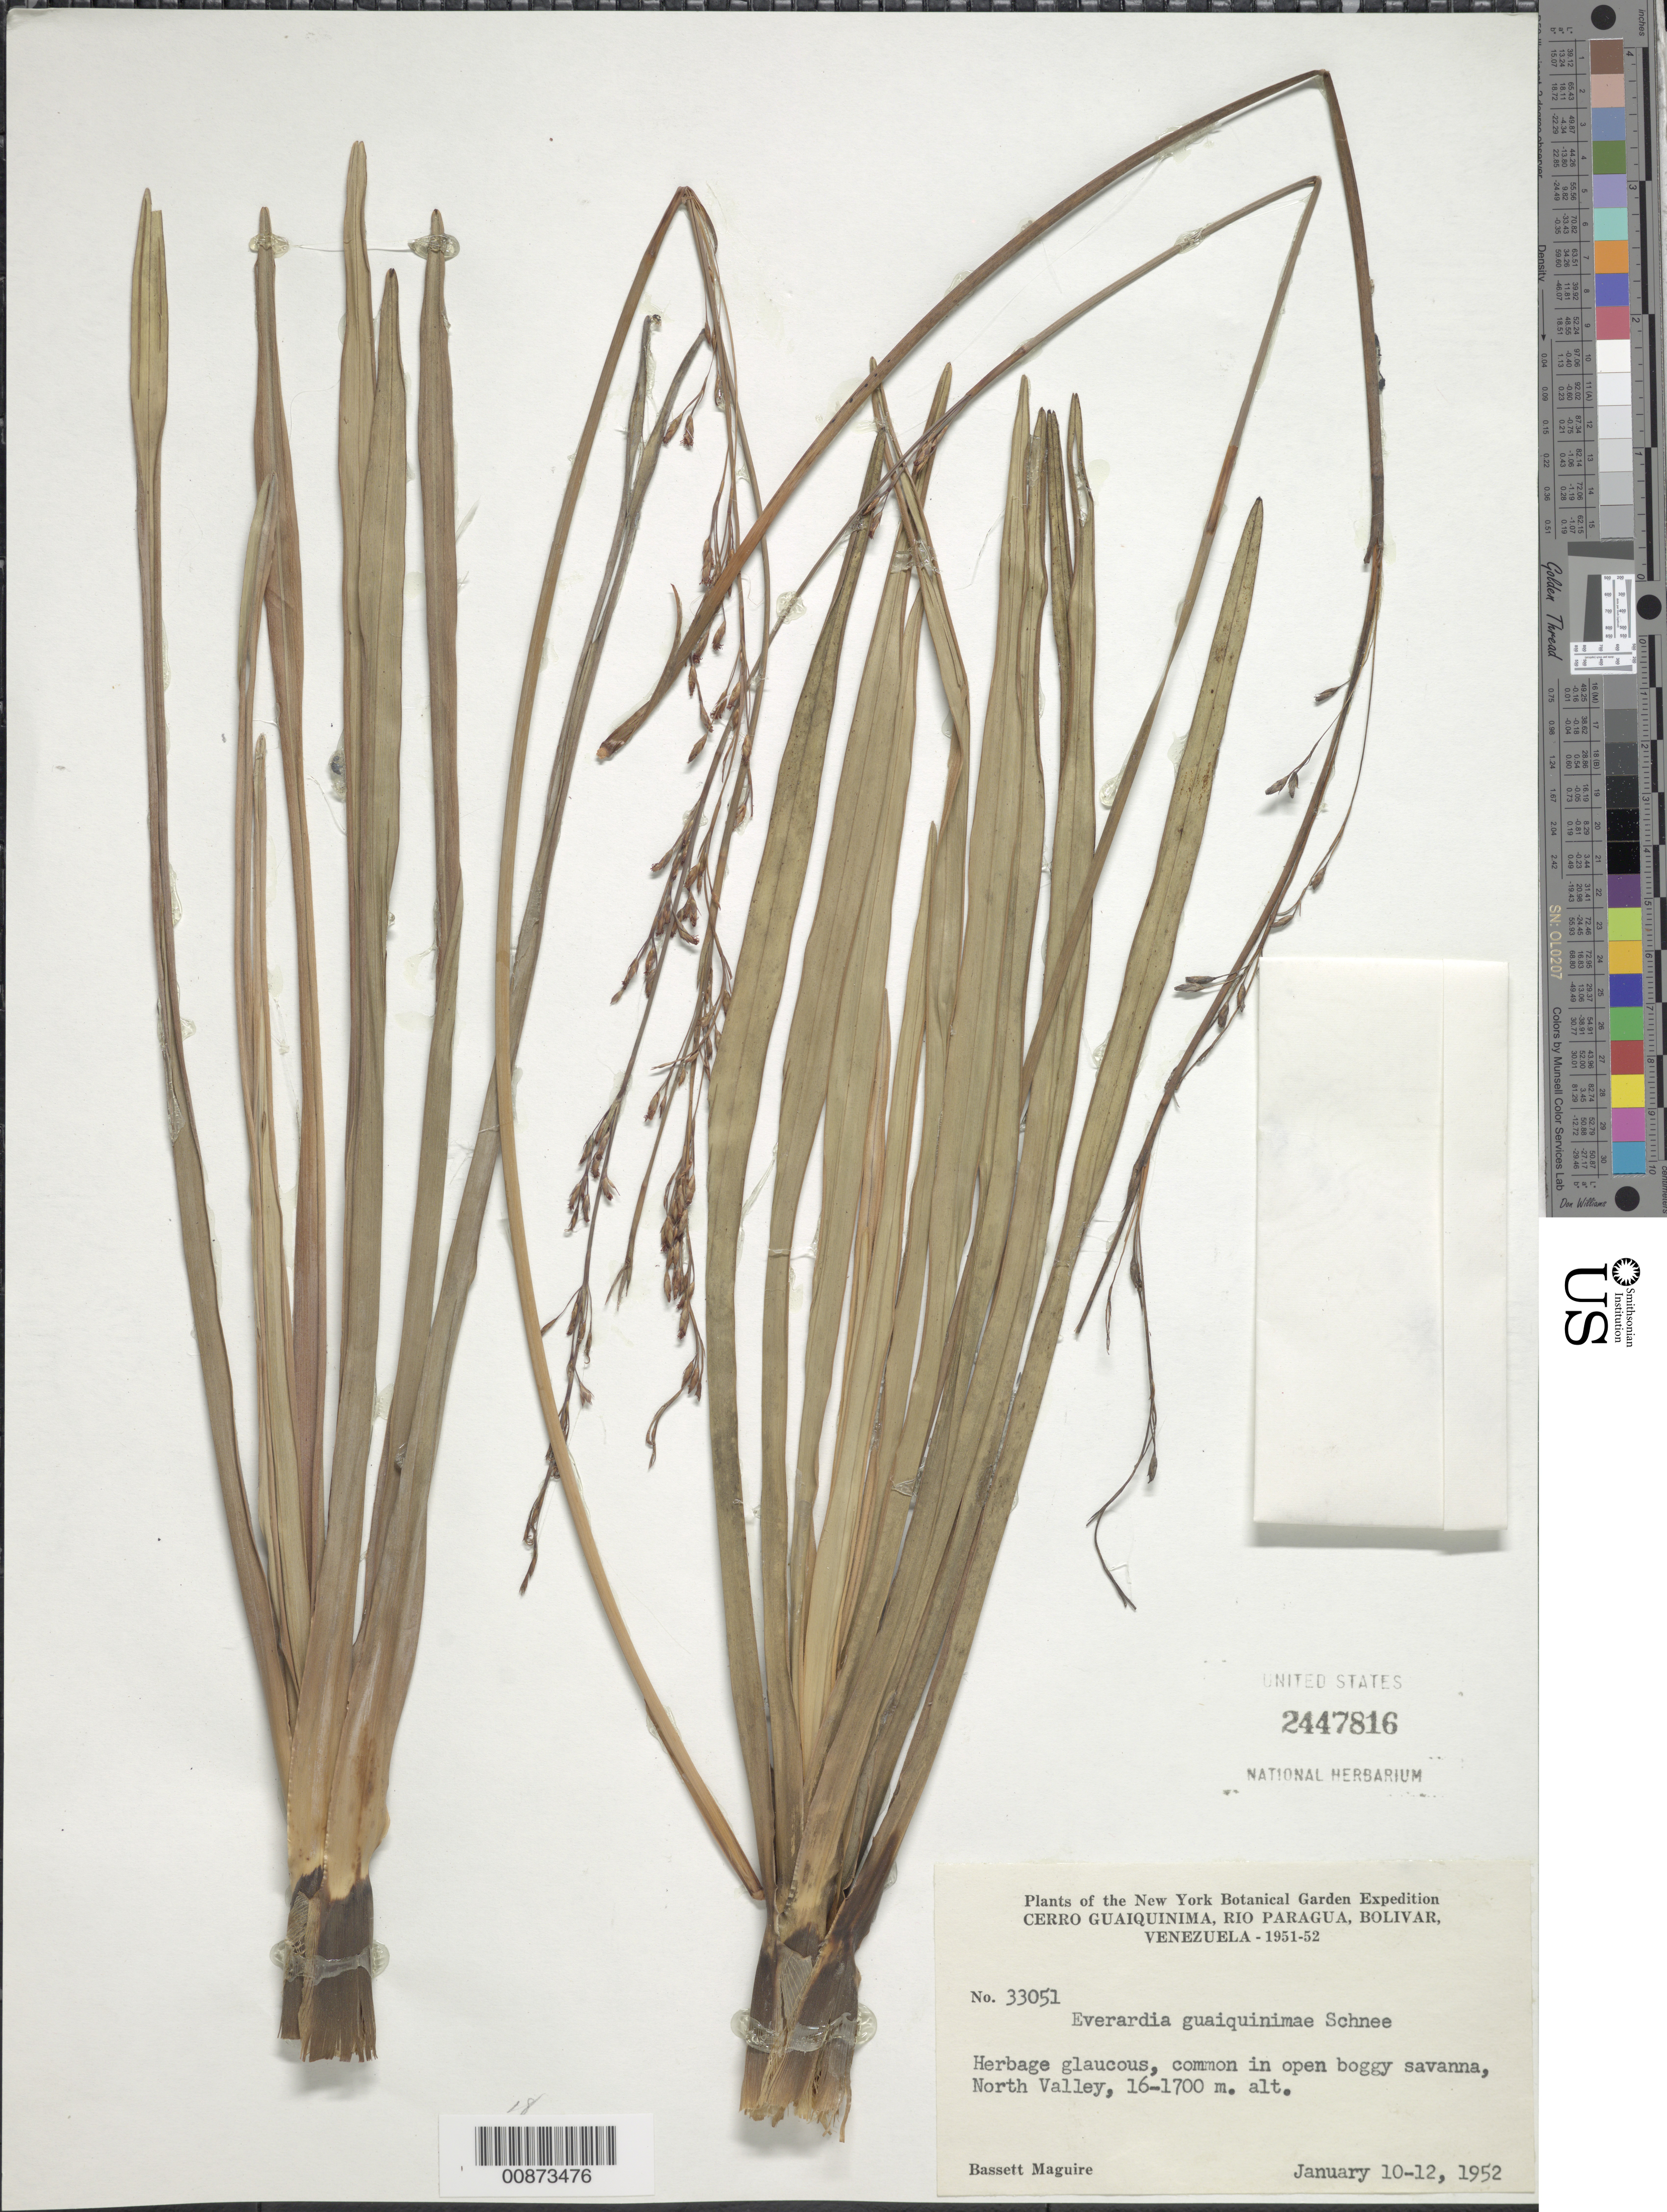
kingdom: Plantae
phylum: Tracheophyta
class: Liliopsida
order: Poales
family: Cyperaceae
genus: Cephalocarpus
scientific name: Cephalocarpus montanus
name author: (Ridley) S.M. Costa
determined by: Strong, Mark T., (BOT), Smithsonian Institution - National Museum of Natural History (UNITED STATES)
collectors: B. Maguire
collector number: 33051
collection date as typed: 10-Jan-52 to 12-Jan-52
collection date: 1952-01-10/1952-01-12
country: Venezuela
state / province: Bolívar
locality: Cerro Guaiquinima, Río Paragua, "North Valley"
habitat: Open boggy savanna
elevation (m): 1600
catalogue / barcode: US 2447816